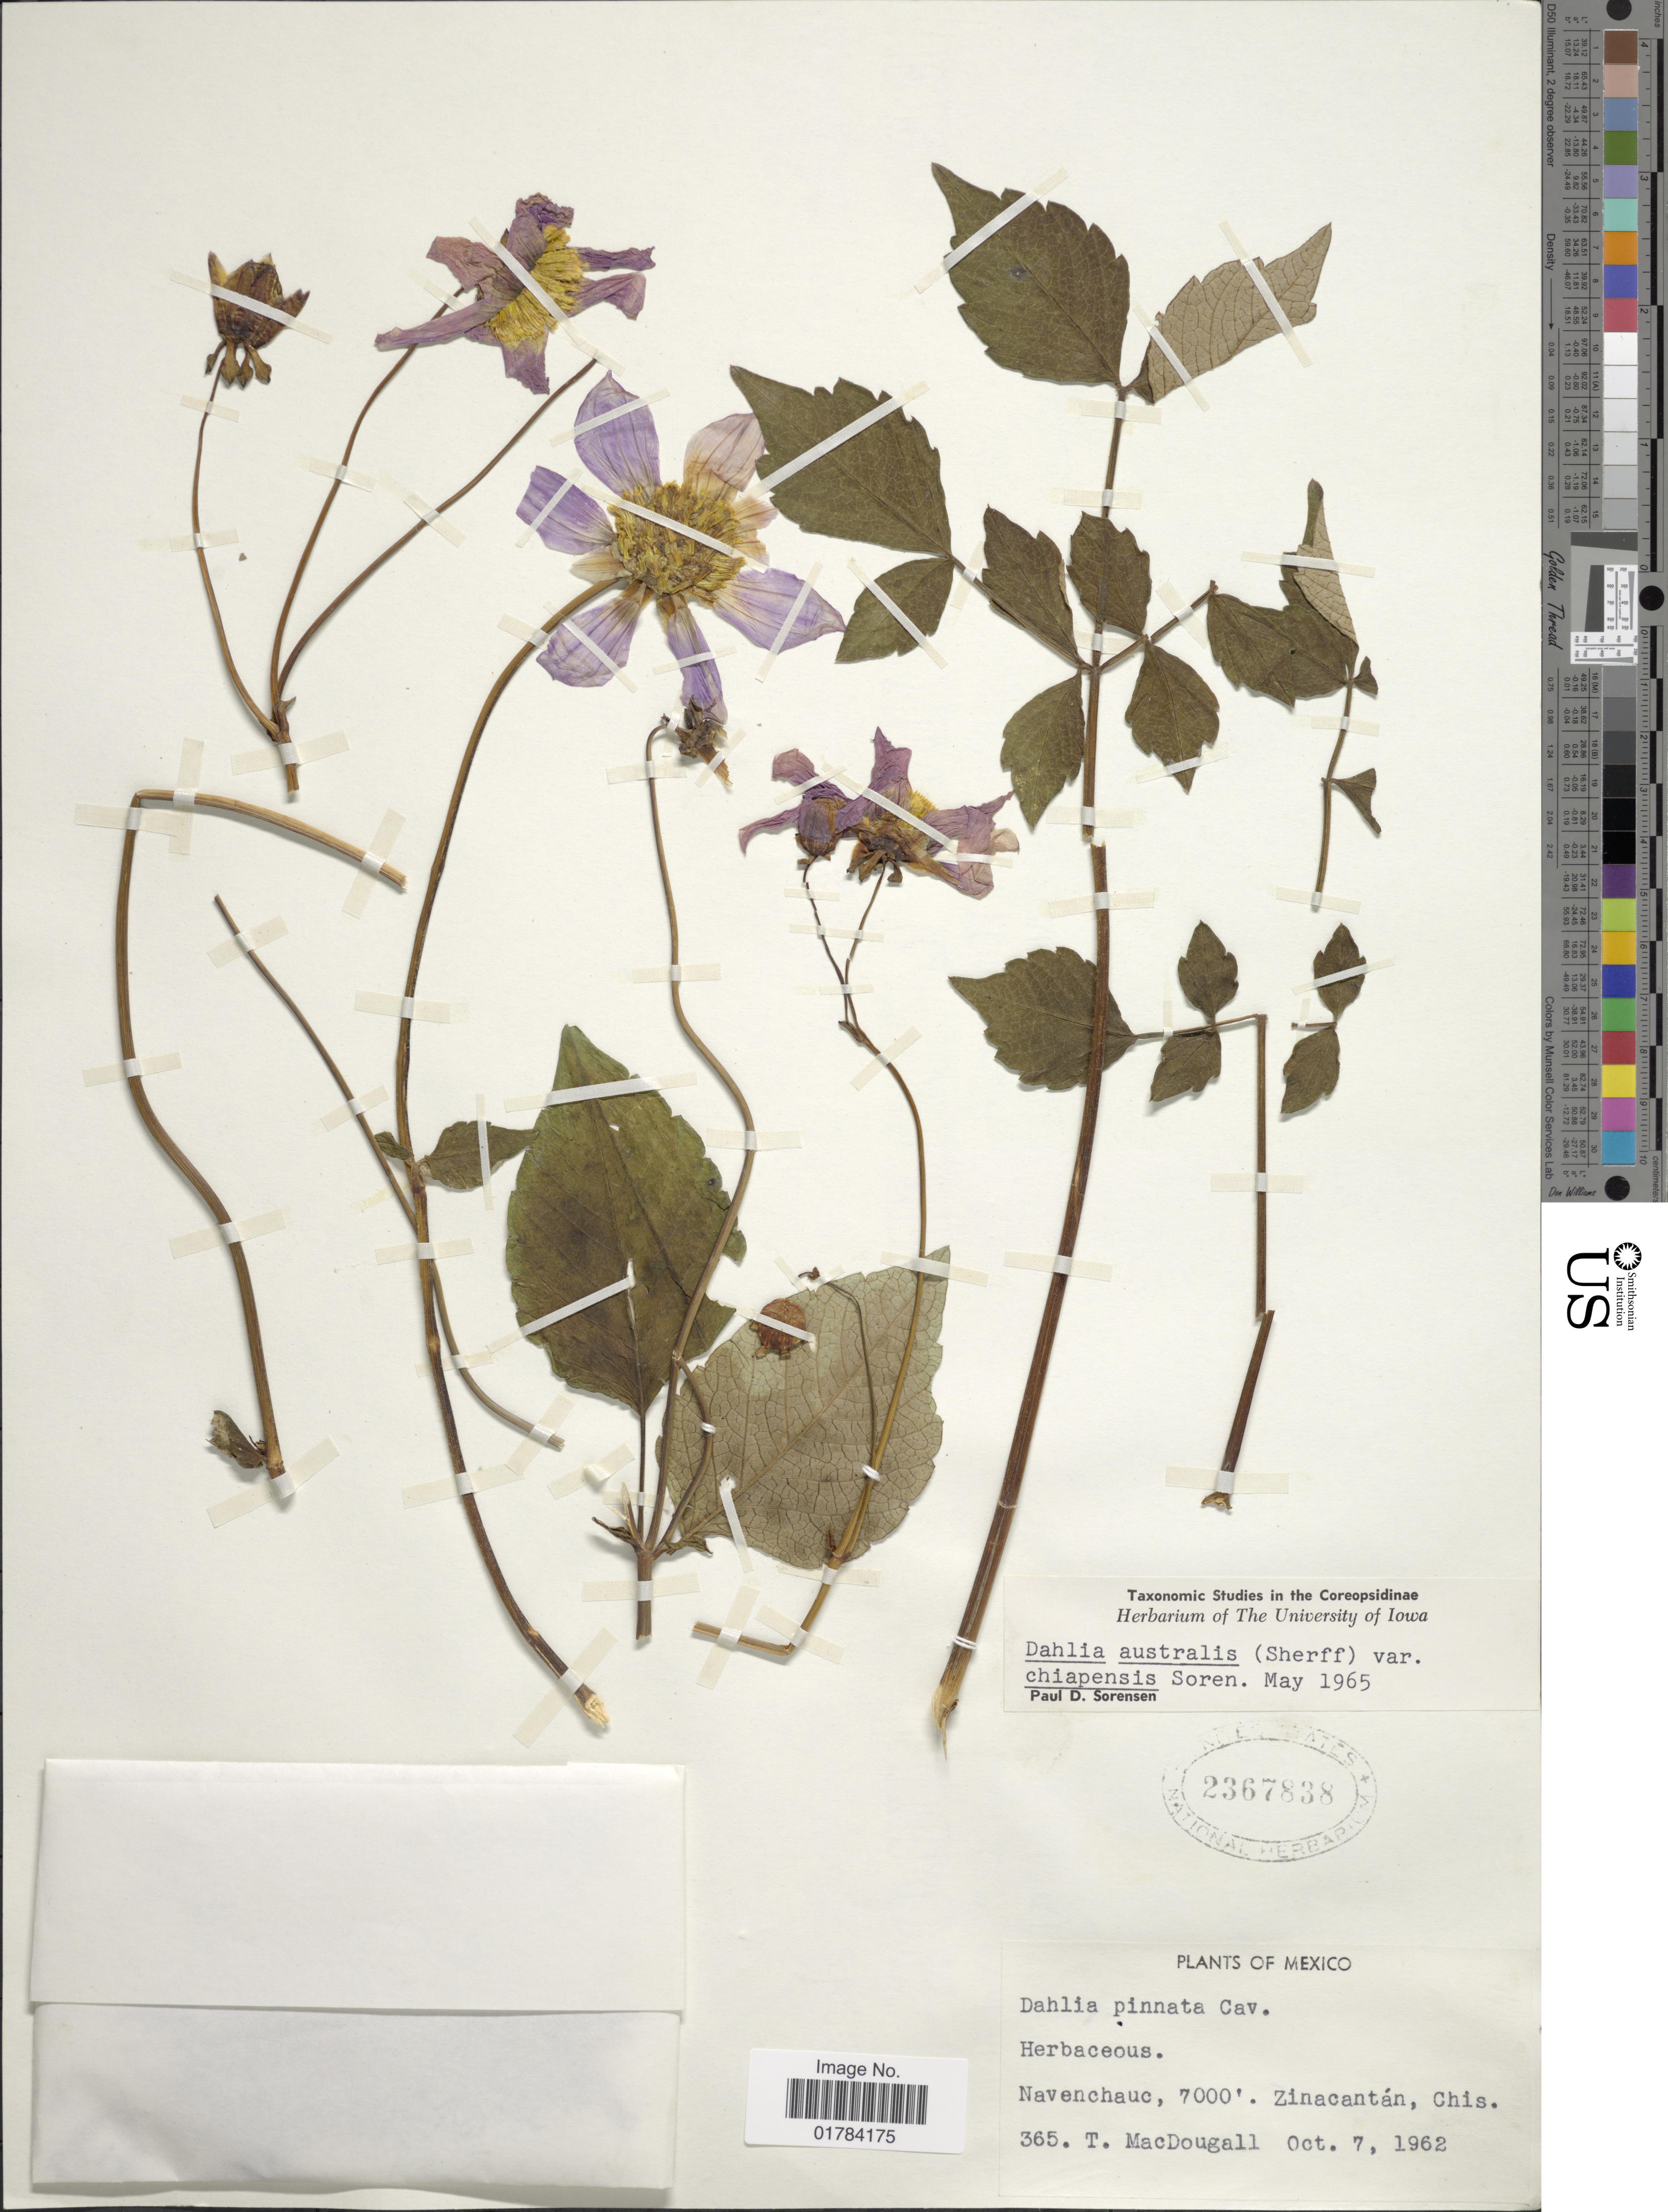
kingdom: Plantae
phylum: Tracheophyta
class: Magnoliopsida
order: Asterales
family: Asteraceae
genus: Dahlia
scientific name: Dahlia australis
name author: (Sherff) P.D. Sørensen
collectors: T. B. MacDougall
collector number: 365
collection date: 1962-10-07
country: Mexico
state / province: Chiapas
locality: Navenchauc, Zinacantan, Chis.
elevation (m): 2134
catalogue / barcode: US 2367838